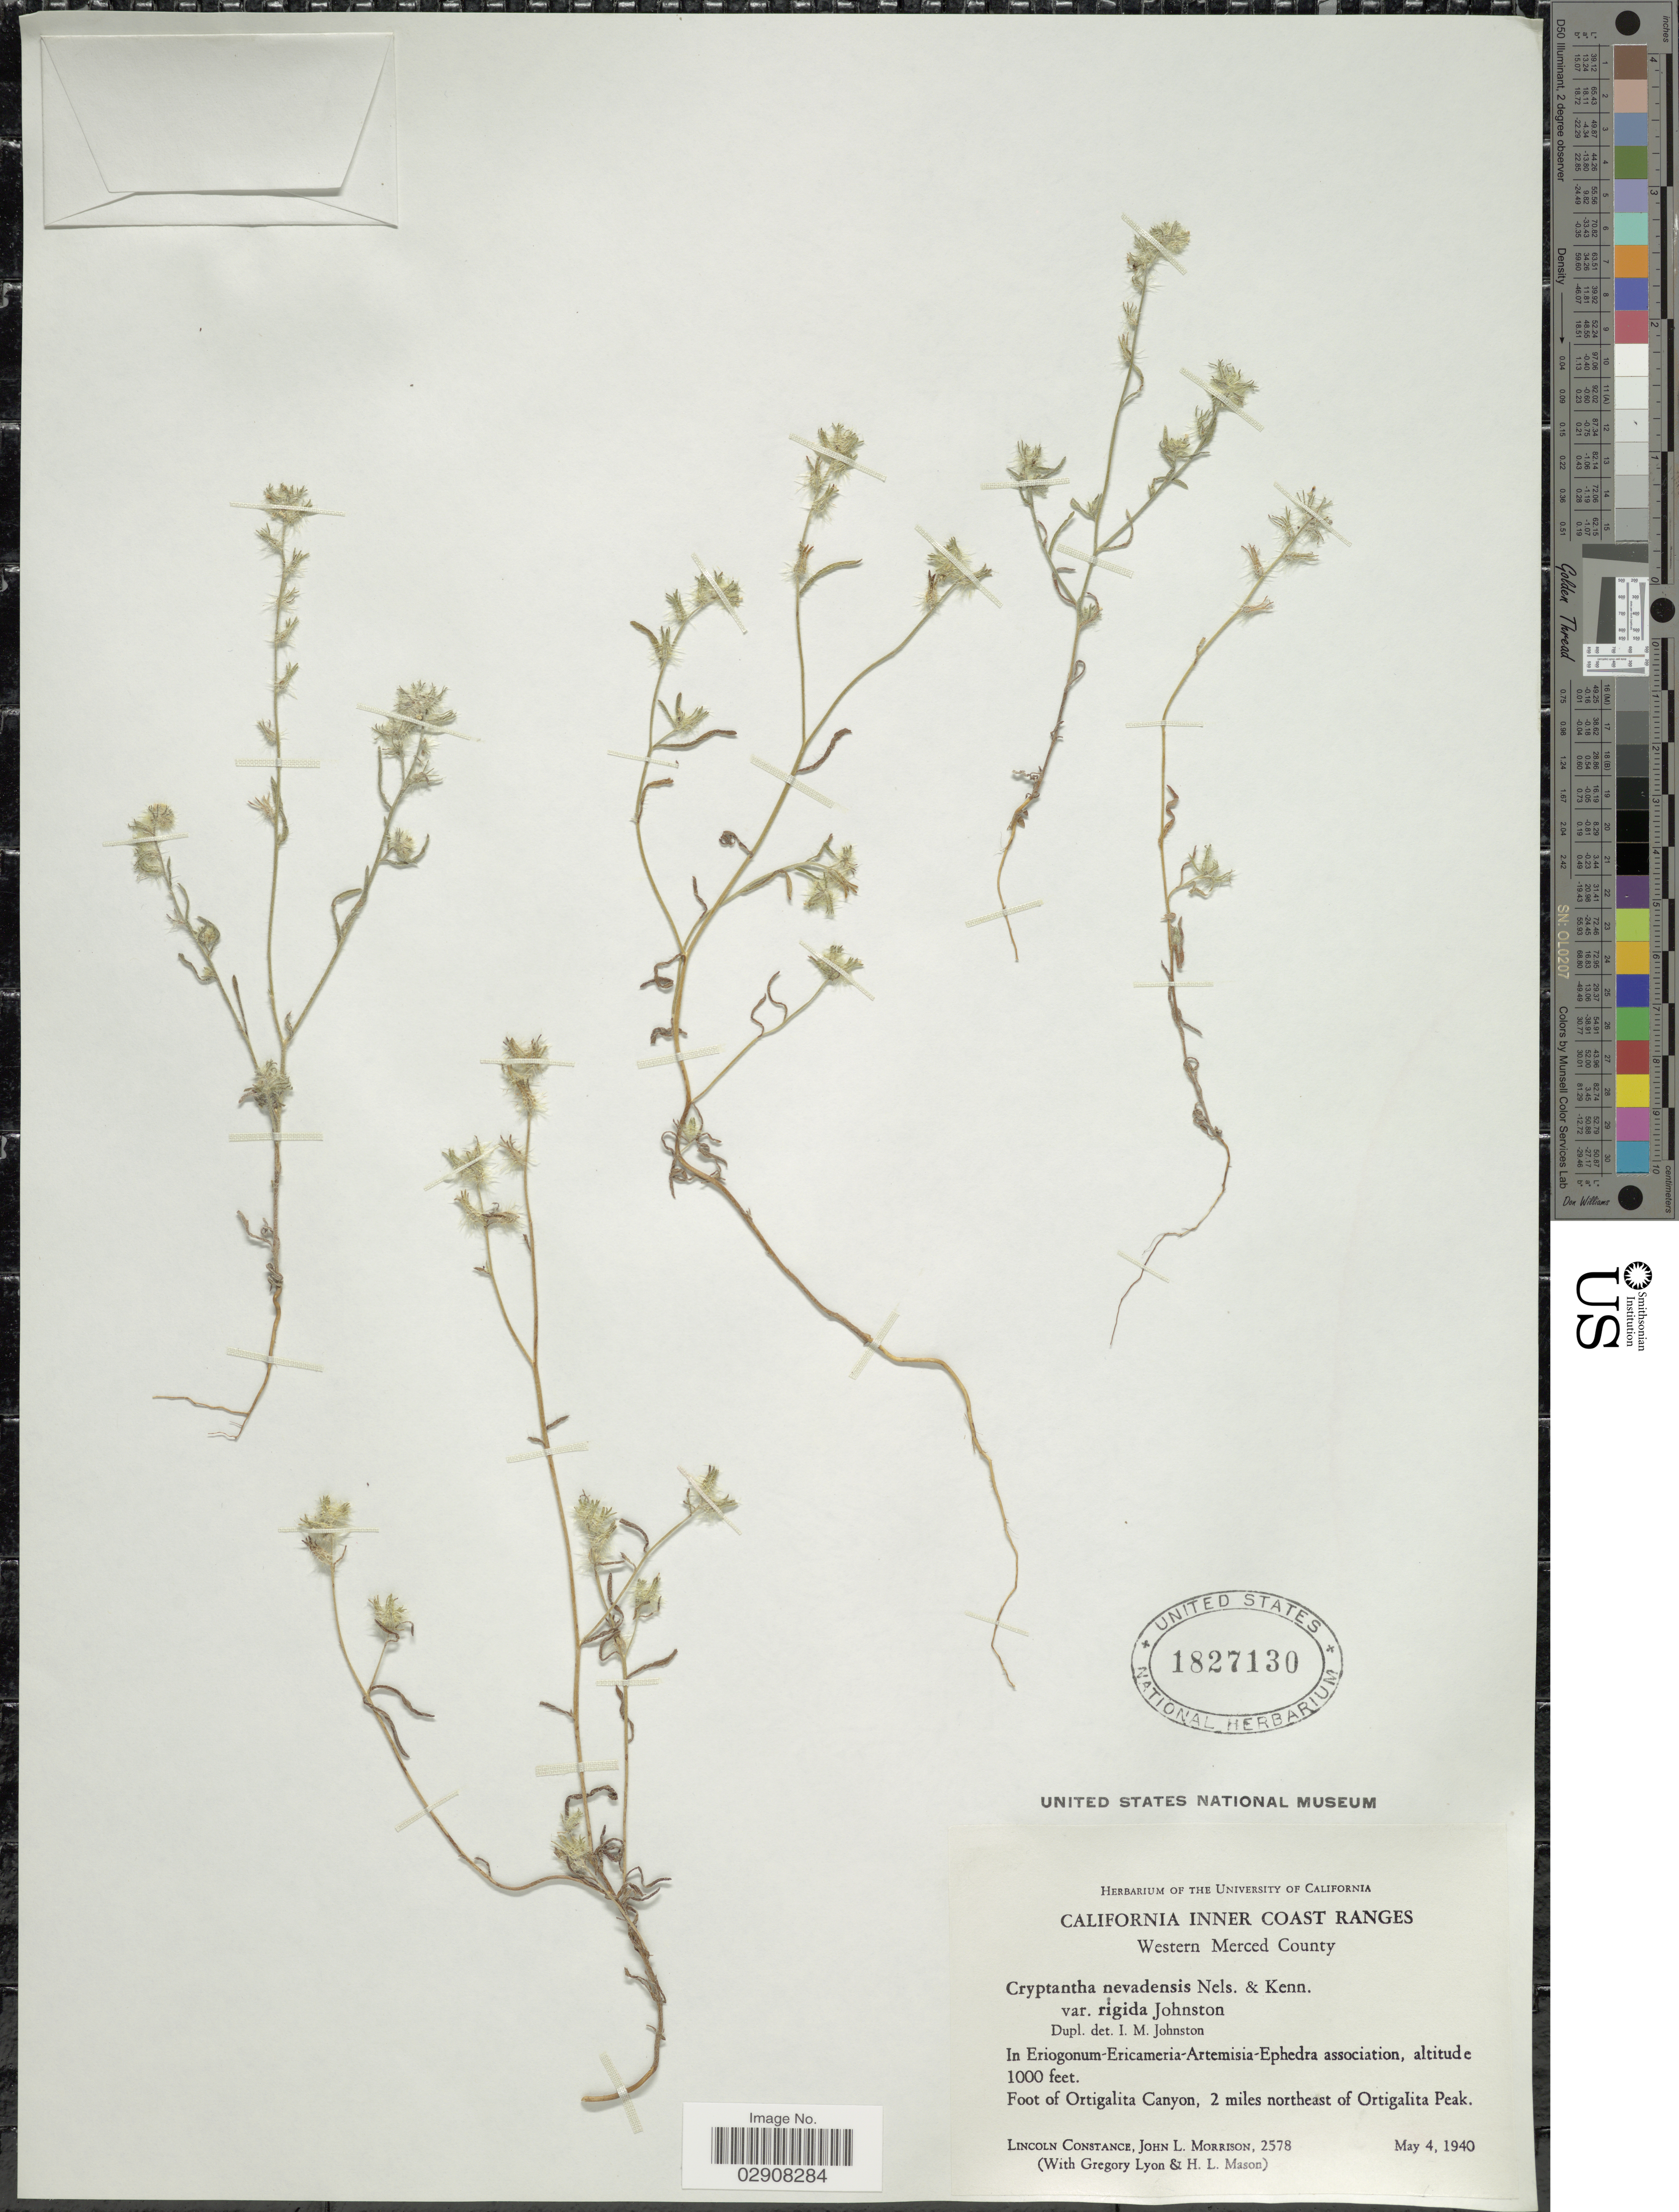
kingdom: Plantae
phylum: Tracheophyta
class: Magnoliopsida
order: Boraginales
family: Boraginaceae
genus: Cryptantha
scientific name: Cryptantha nevadensis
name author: A. Nelson & P.B. Kenn.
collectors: L. Constance, J. Morrison, G. Lyon & H. L. Mason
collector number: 2578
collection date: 1940-05-04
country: United States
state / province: California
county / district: Merced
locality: California Inner Coast Ranges. Western Merced County. Foot of Ortigalita Canyon, 2 miles northeast of Ortigalita Peak.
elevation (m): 305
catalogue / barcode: US 1827130